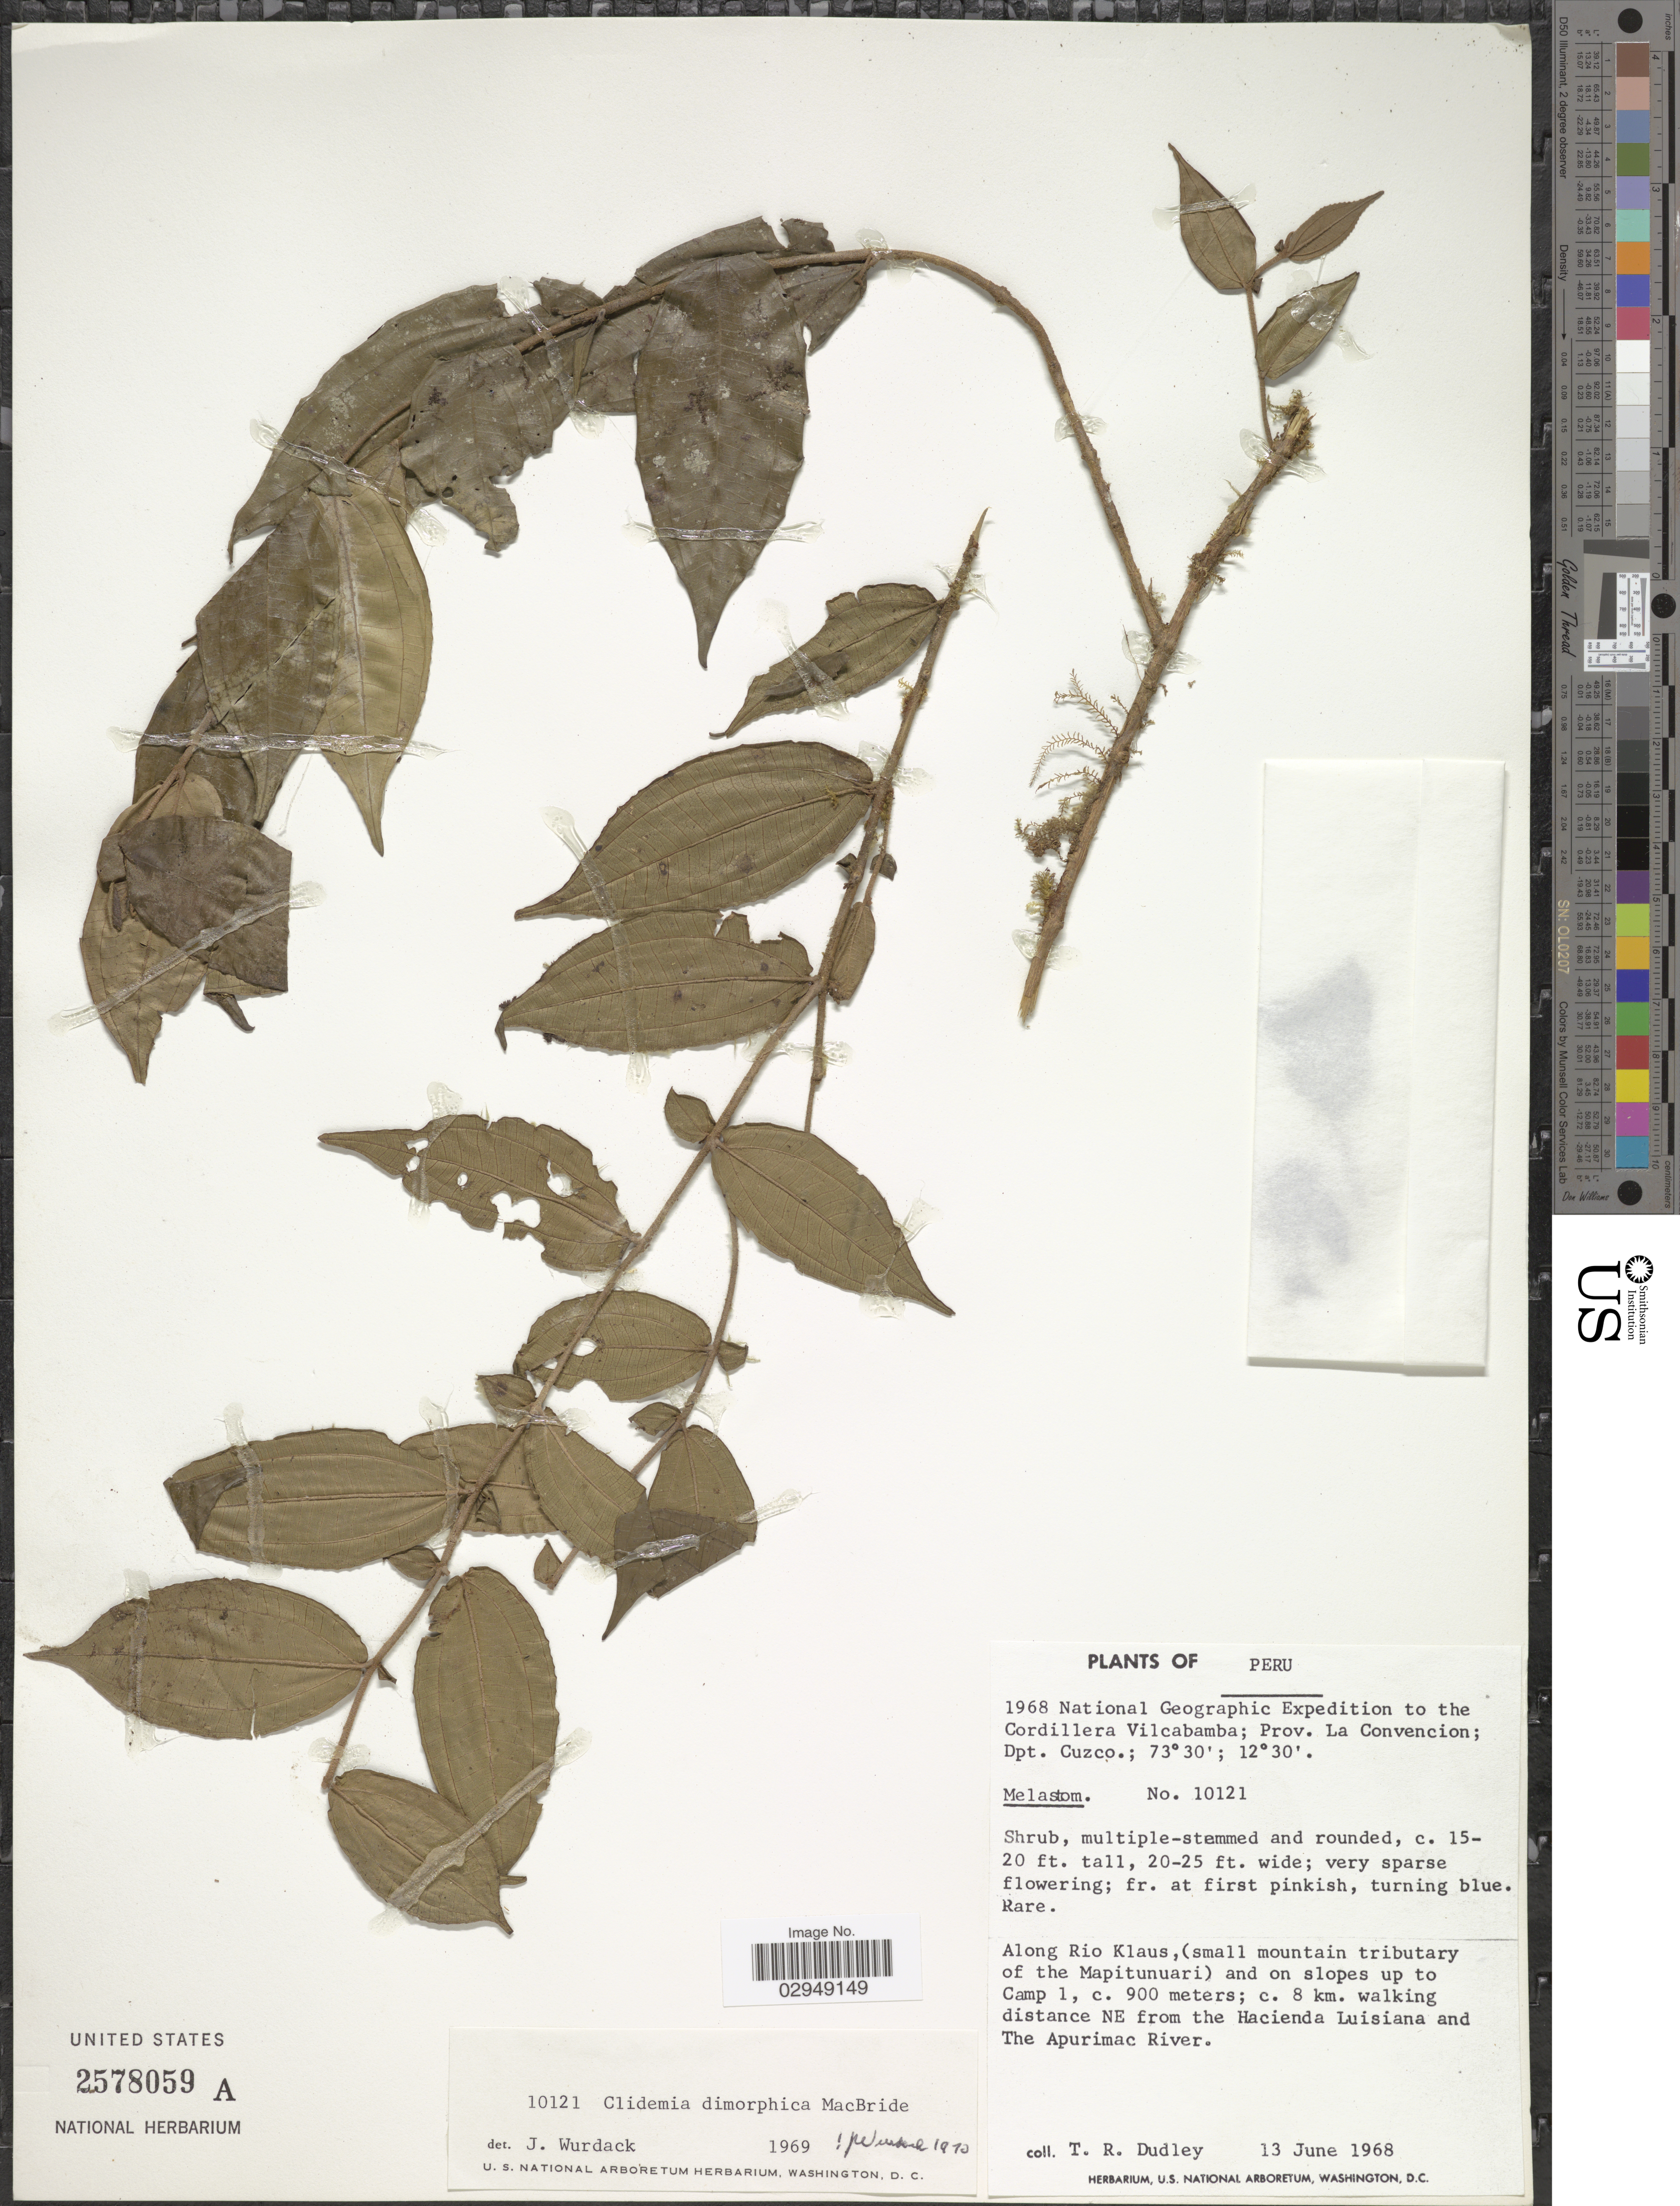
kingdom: Plantae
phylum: Tracheophyta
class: Magnoliopsida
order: Myrtales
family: Melastomataceae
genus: Clidemia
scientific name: Clidemia dimorphica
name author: J.F. Macbr.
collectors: T. R. Dudley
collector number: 10121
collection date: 1968-06-13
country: Peru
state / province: Cusco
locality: Cordillera Vilcabamba, Prov. La Convencion, Dpto. Cuzco, Along Rio Klaus, (small mountain tributary of the Mapitunuari) and on slopes up to Camp 1, c. 8 km. walking distance NE from the Hacienda Luisiana and the Apurimac River.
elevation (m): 900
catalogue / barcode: US 2578059A